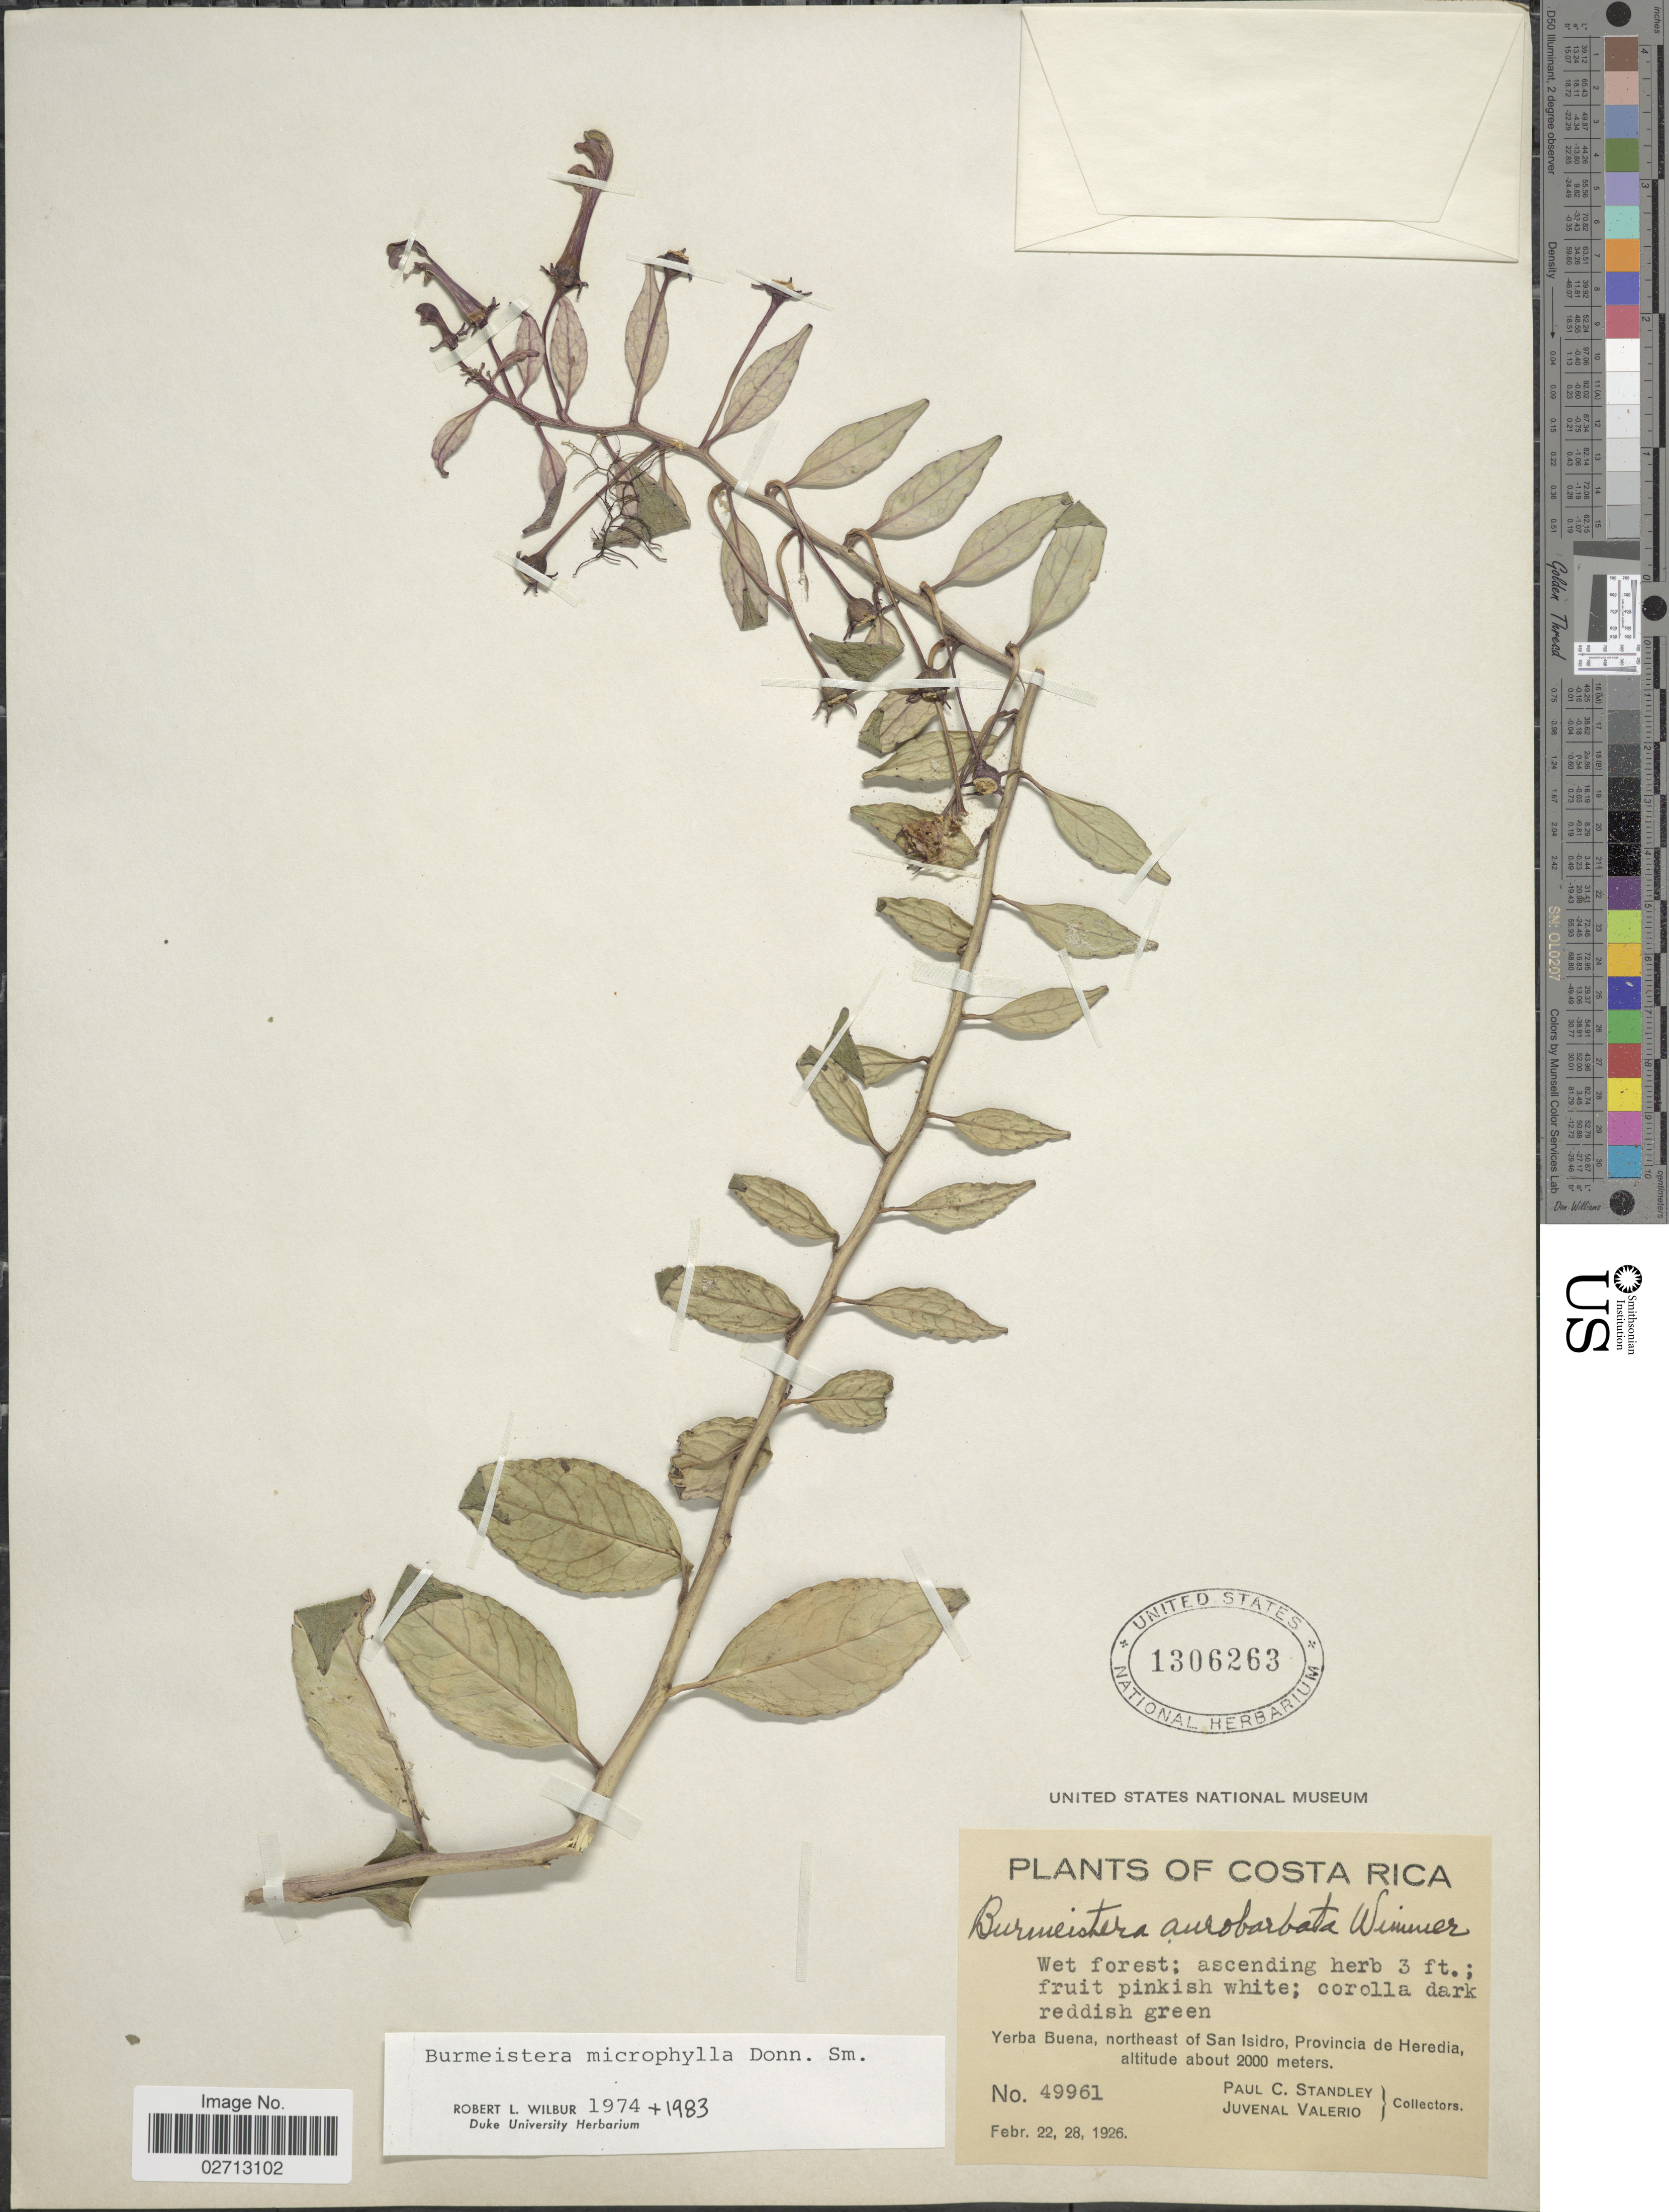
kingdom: Plantae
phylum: Tracheophyta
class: Magnoliopsida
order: Asterales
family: Campanulaceae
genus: Burmeistera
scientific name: Burmeistera microphylla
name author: Donn. Sm.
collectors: P. C. Standley & J. Valerio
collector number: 49961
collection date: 1926-02-22/1926-02-28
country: Costa Rica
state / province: Heredia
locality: Yerba Buena, northeast of San Isidro.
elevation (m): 2000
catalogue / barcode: US 1306263